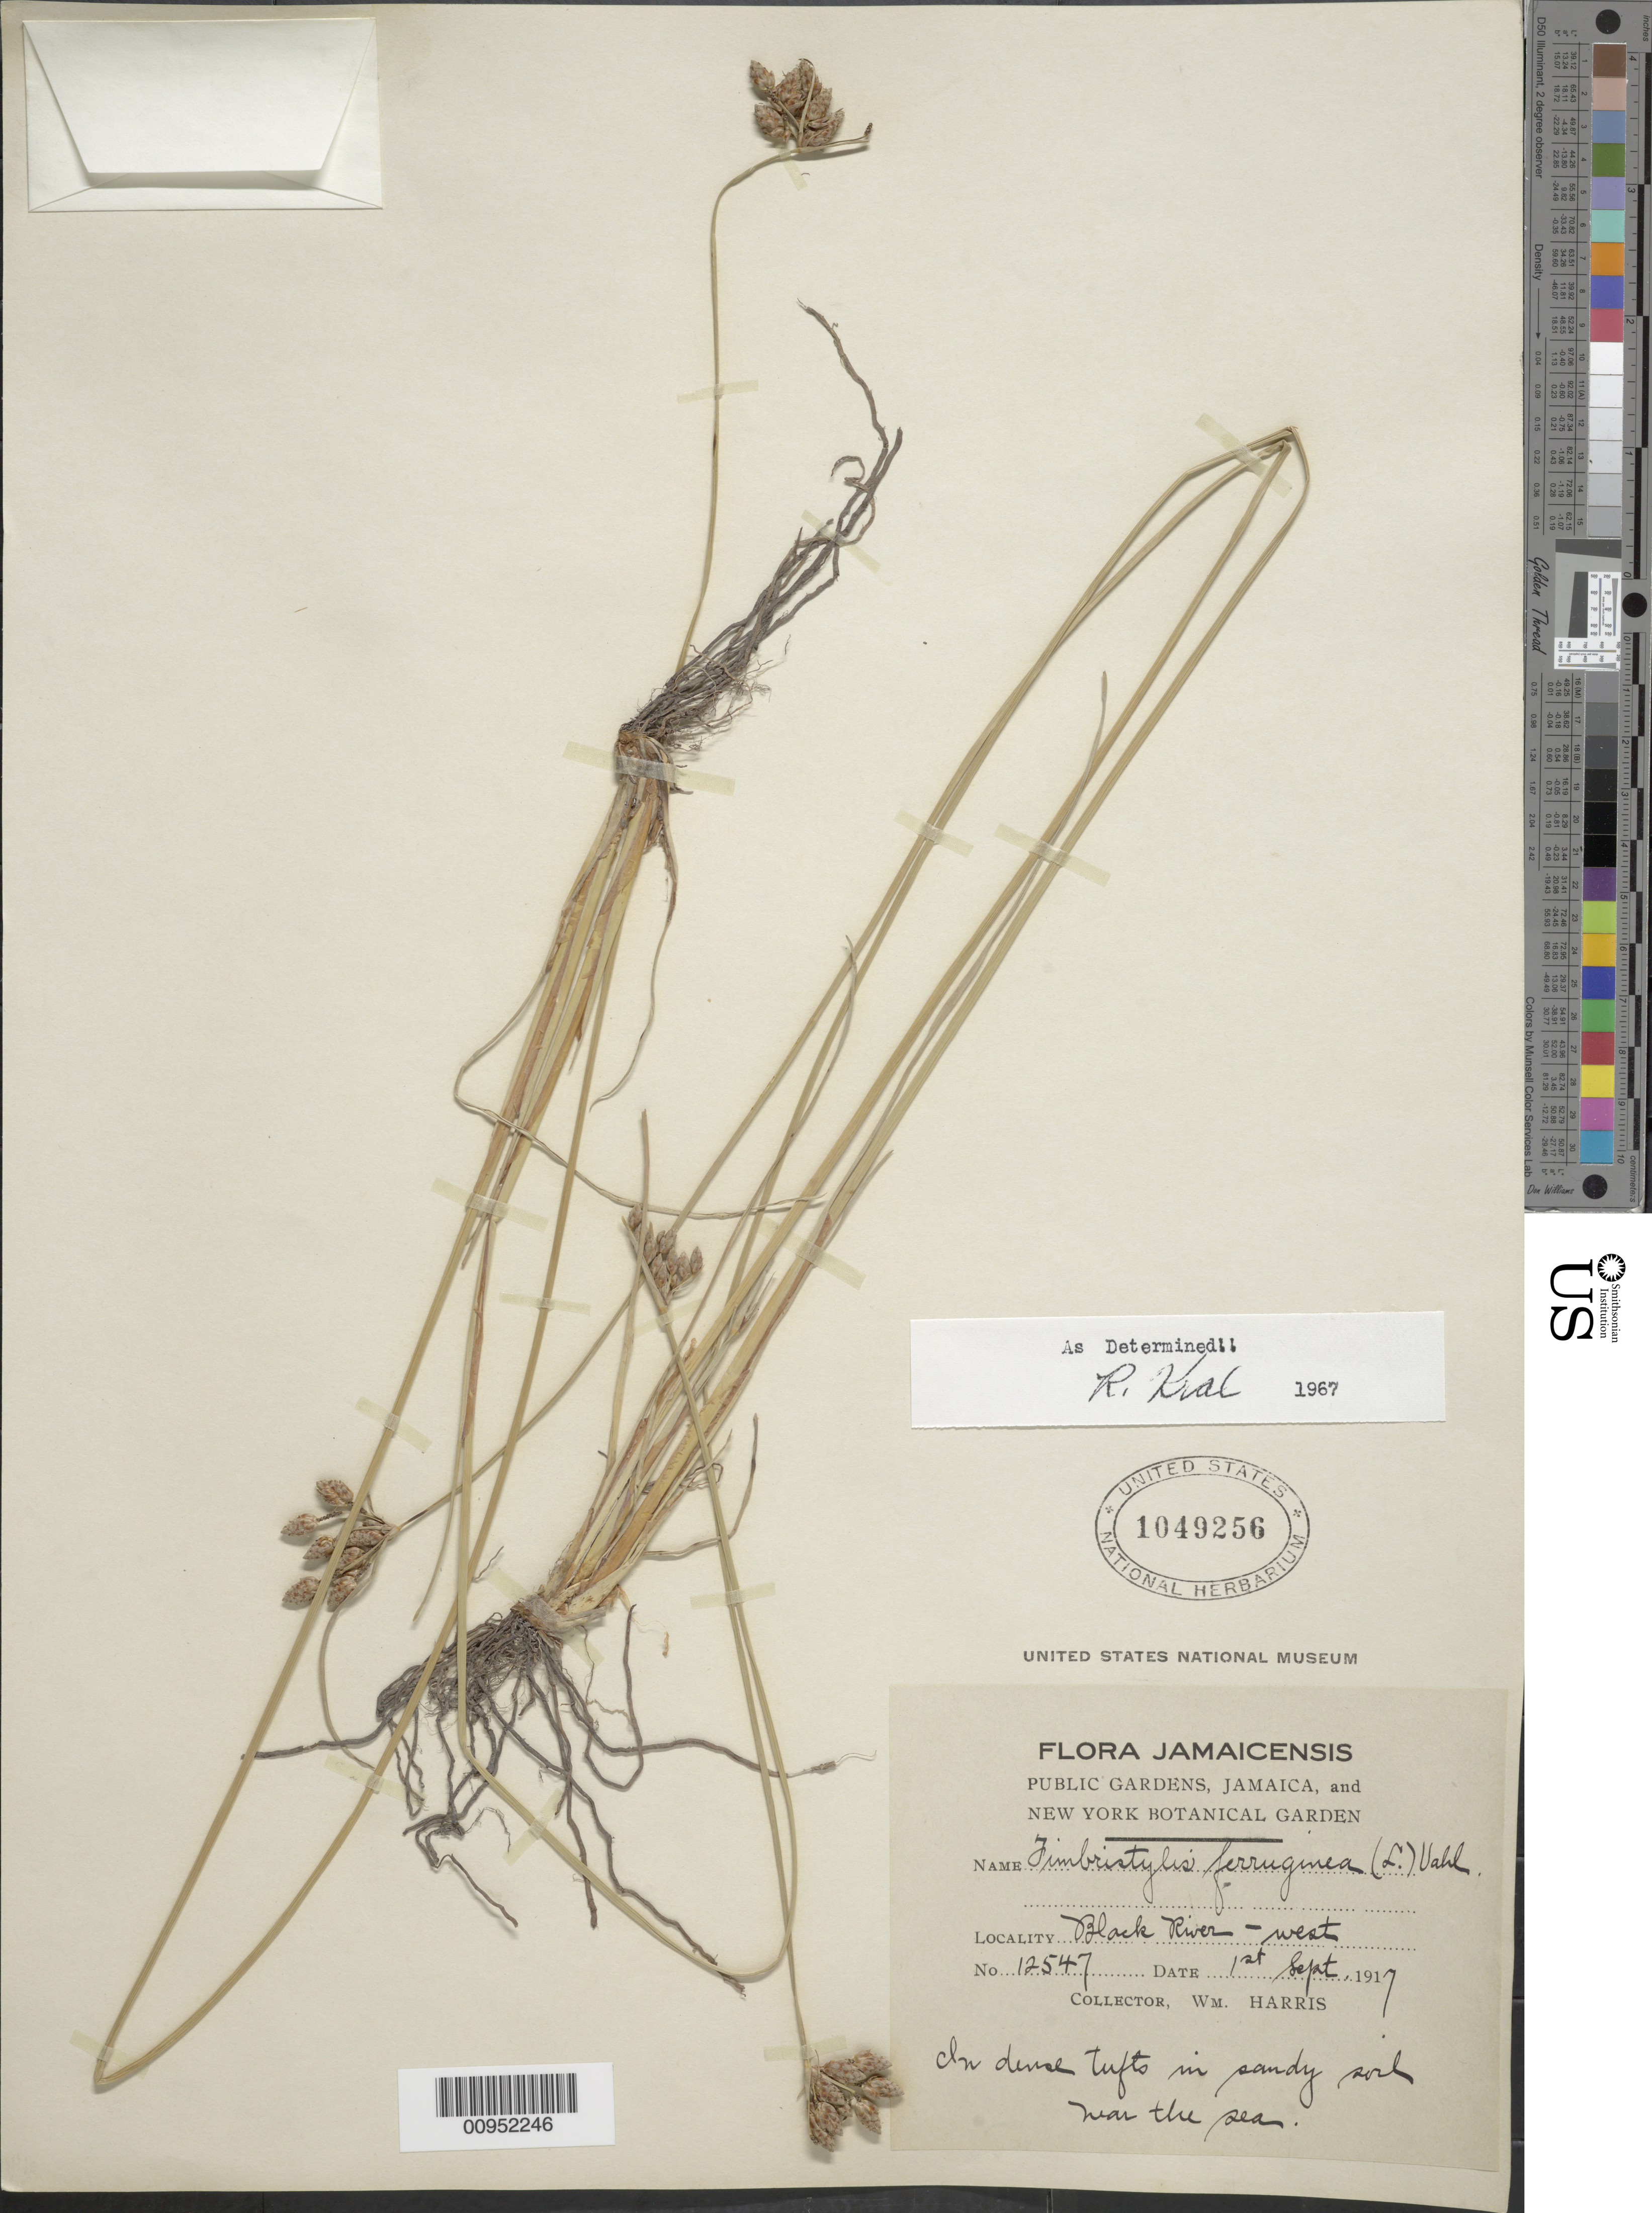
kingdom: Plantae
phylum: Tracheophyta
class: Liliopsida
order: Poales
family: Cyperaceae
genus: Fimbristylis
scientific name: Fimbristylis ferruginea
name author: (L.) Vahl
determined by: Kral, Robert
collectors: W. H. Harris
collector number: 12547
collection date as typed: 01 Sep 1917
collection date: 1917-09-01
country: Jamaica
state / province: Saint Elizabeth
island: Jamaica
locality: Black River, West, near the sea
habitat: In sandy soil near the sea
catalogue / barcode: US 1049256